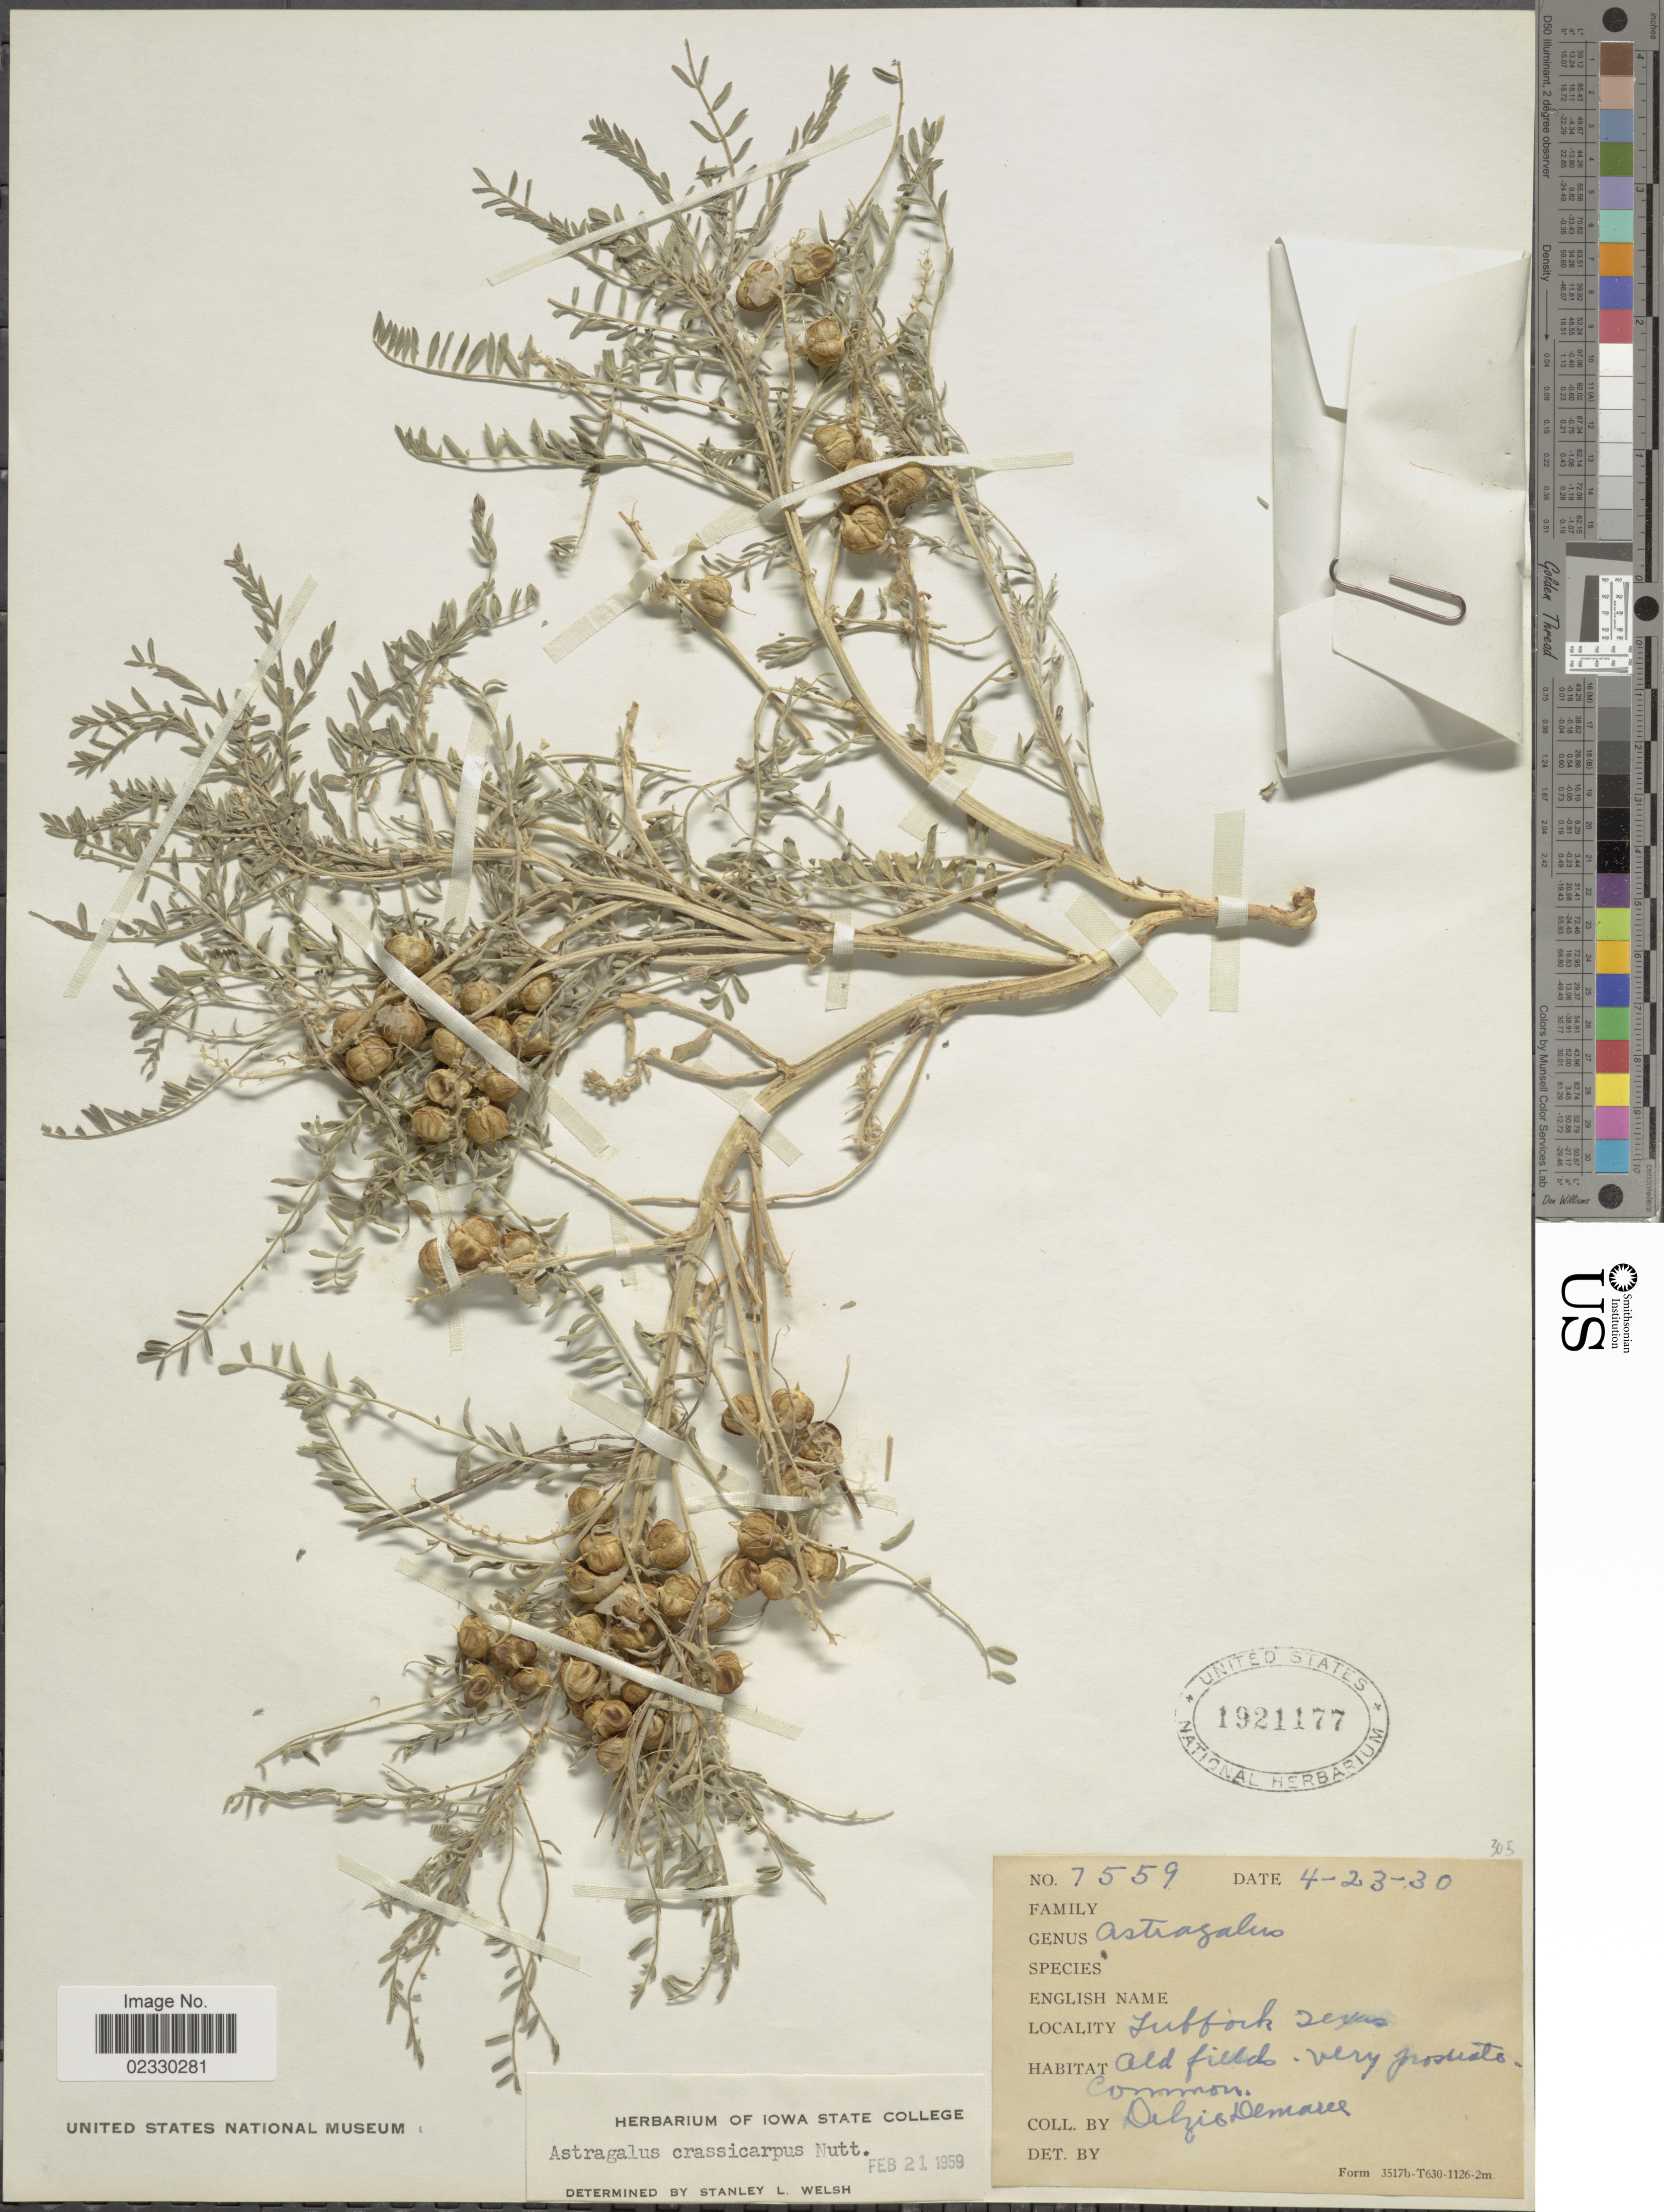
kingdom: Plantae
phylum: Tracheophyta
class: Magnoliopsida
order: Fabales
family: Fabaceae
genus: Astragalus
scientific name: Astragalus crassicarpus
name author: Nutt.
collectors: D. Demaree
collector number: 7559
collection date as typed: Transcribed d/m/y: 23/4/30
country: United States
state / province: Texas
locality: Lubbock, old fields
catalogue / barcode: US 1921177